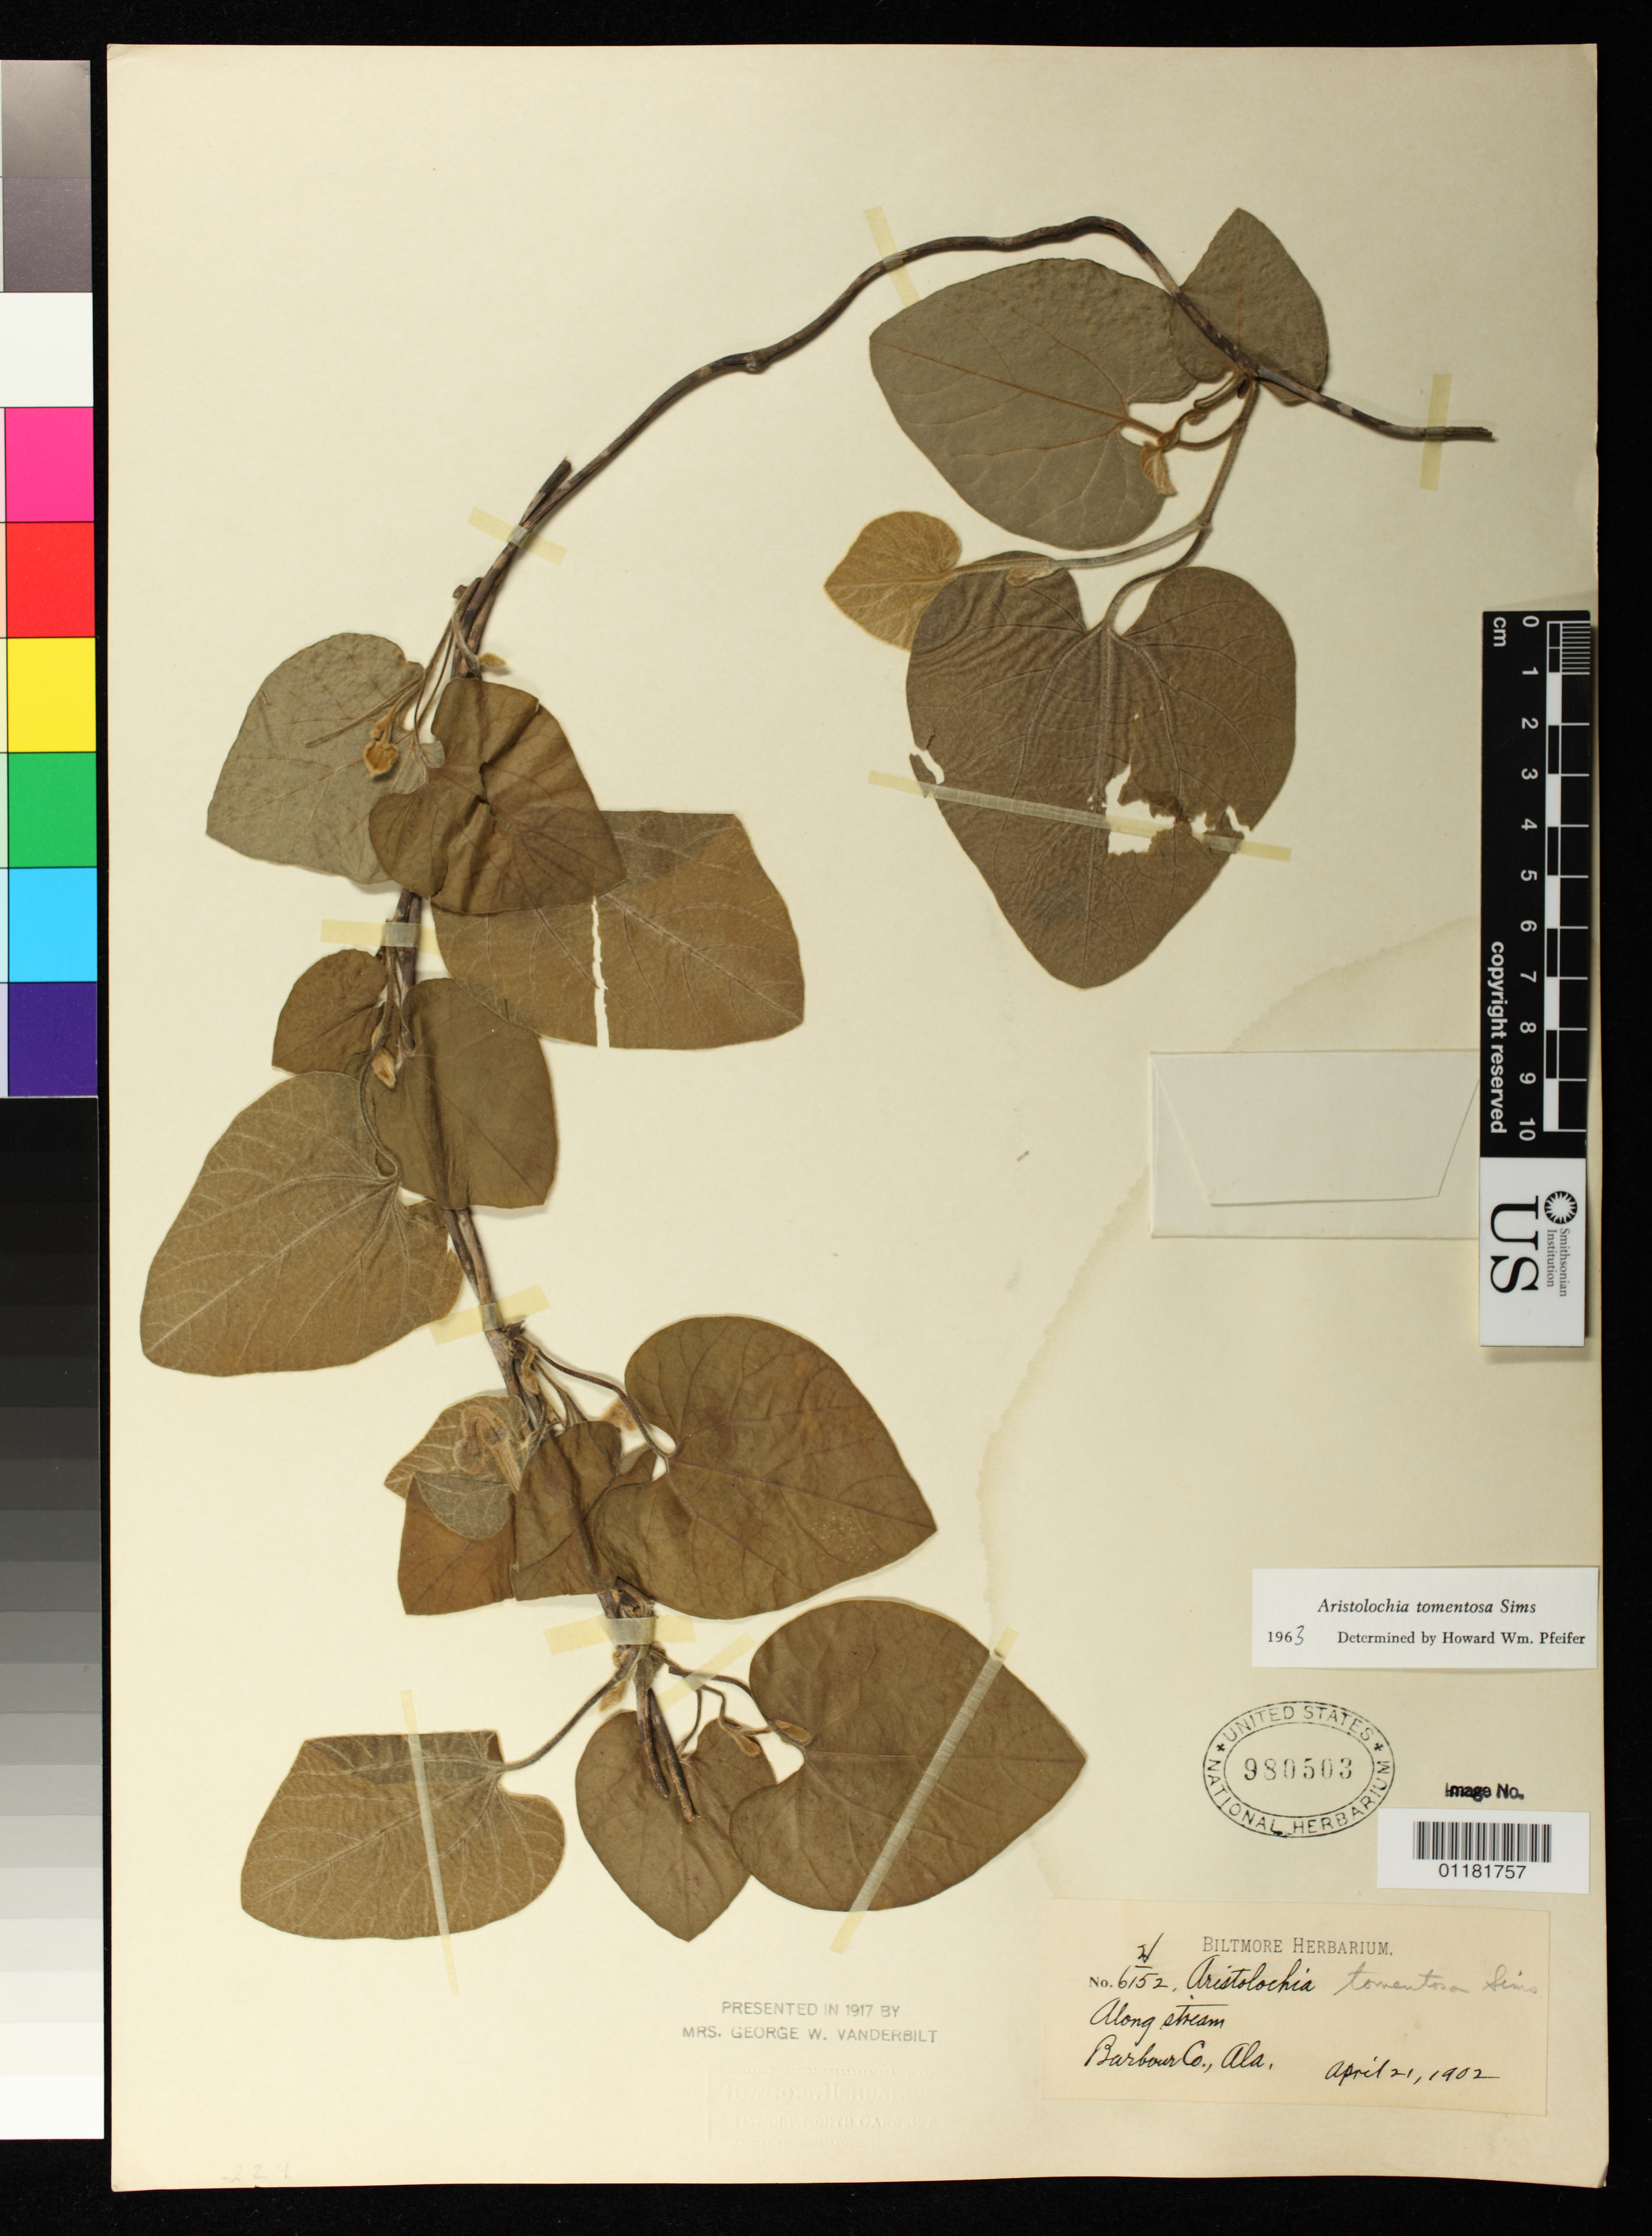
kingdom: Plantae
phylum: Tracheophyta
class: Magnoliopsida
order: Piperales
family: Aristolochiaceae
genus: Aristolochia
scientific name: Aristolochia tomentosa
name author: Sims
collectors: ex herb. Biltmore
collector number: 6152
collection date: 1902-04-21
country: United States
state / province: Alabama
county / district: Barbour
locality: Along stream Barbour County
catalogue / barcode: US 980503